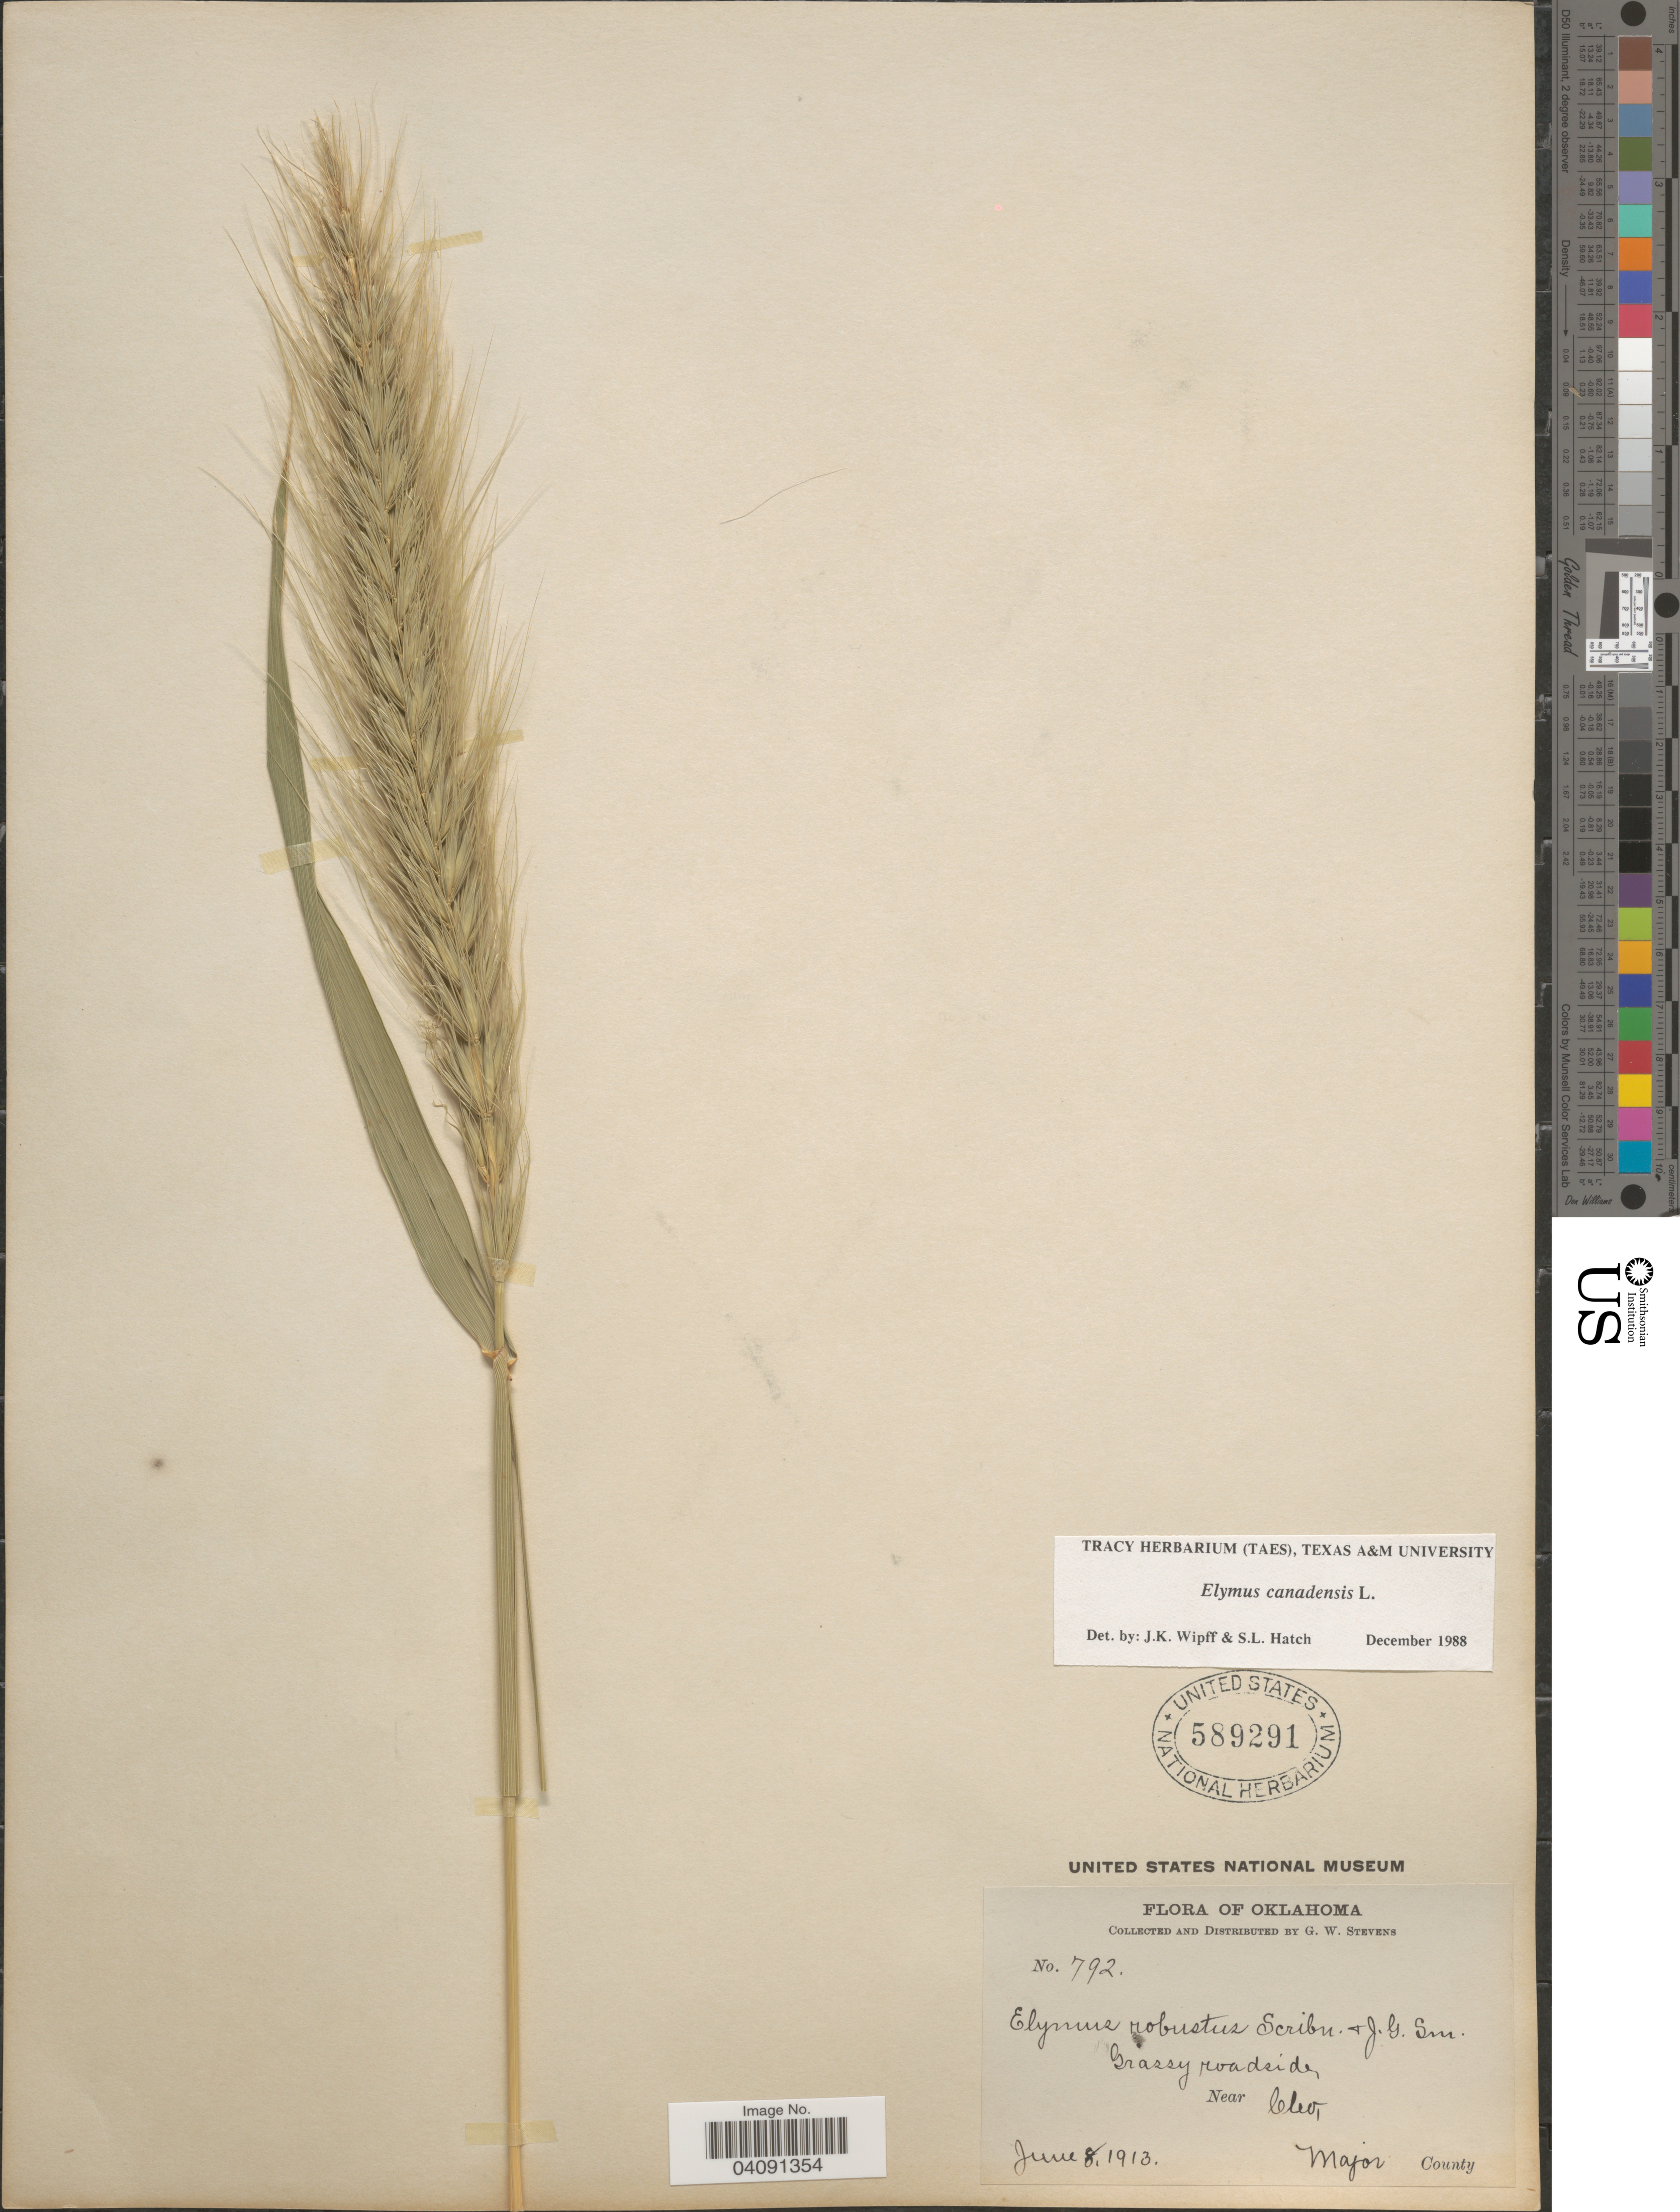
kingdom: Plantae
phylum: Tracheophyta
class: Liliopsida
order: Poales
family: Poaceae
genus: Elymus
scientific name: Elymus canadensis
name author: L.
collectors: G. W. Stevens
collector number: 792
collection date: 1913-06-08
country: United States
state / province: Oklahoma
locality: Grassy roadside, Near Cleo, Major County.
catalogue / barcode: US 589291